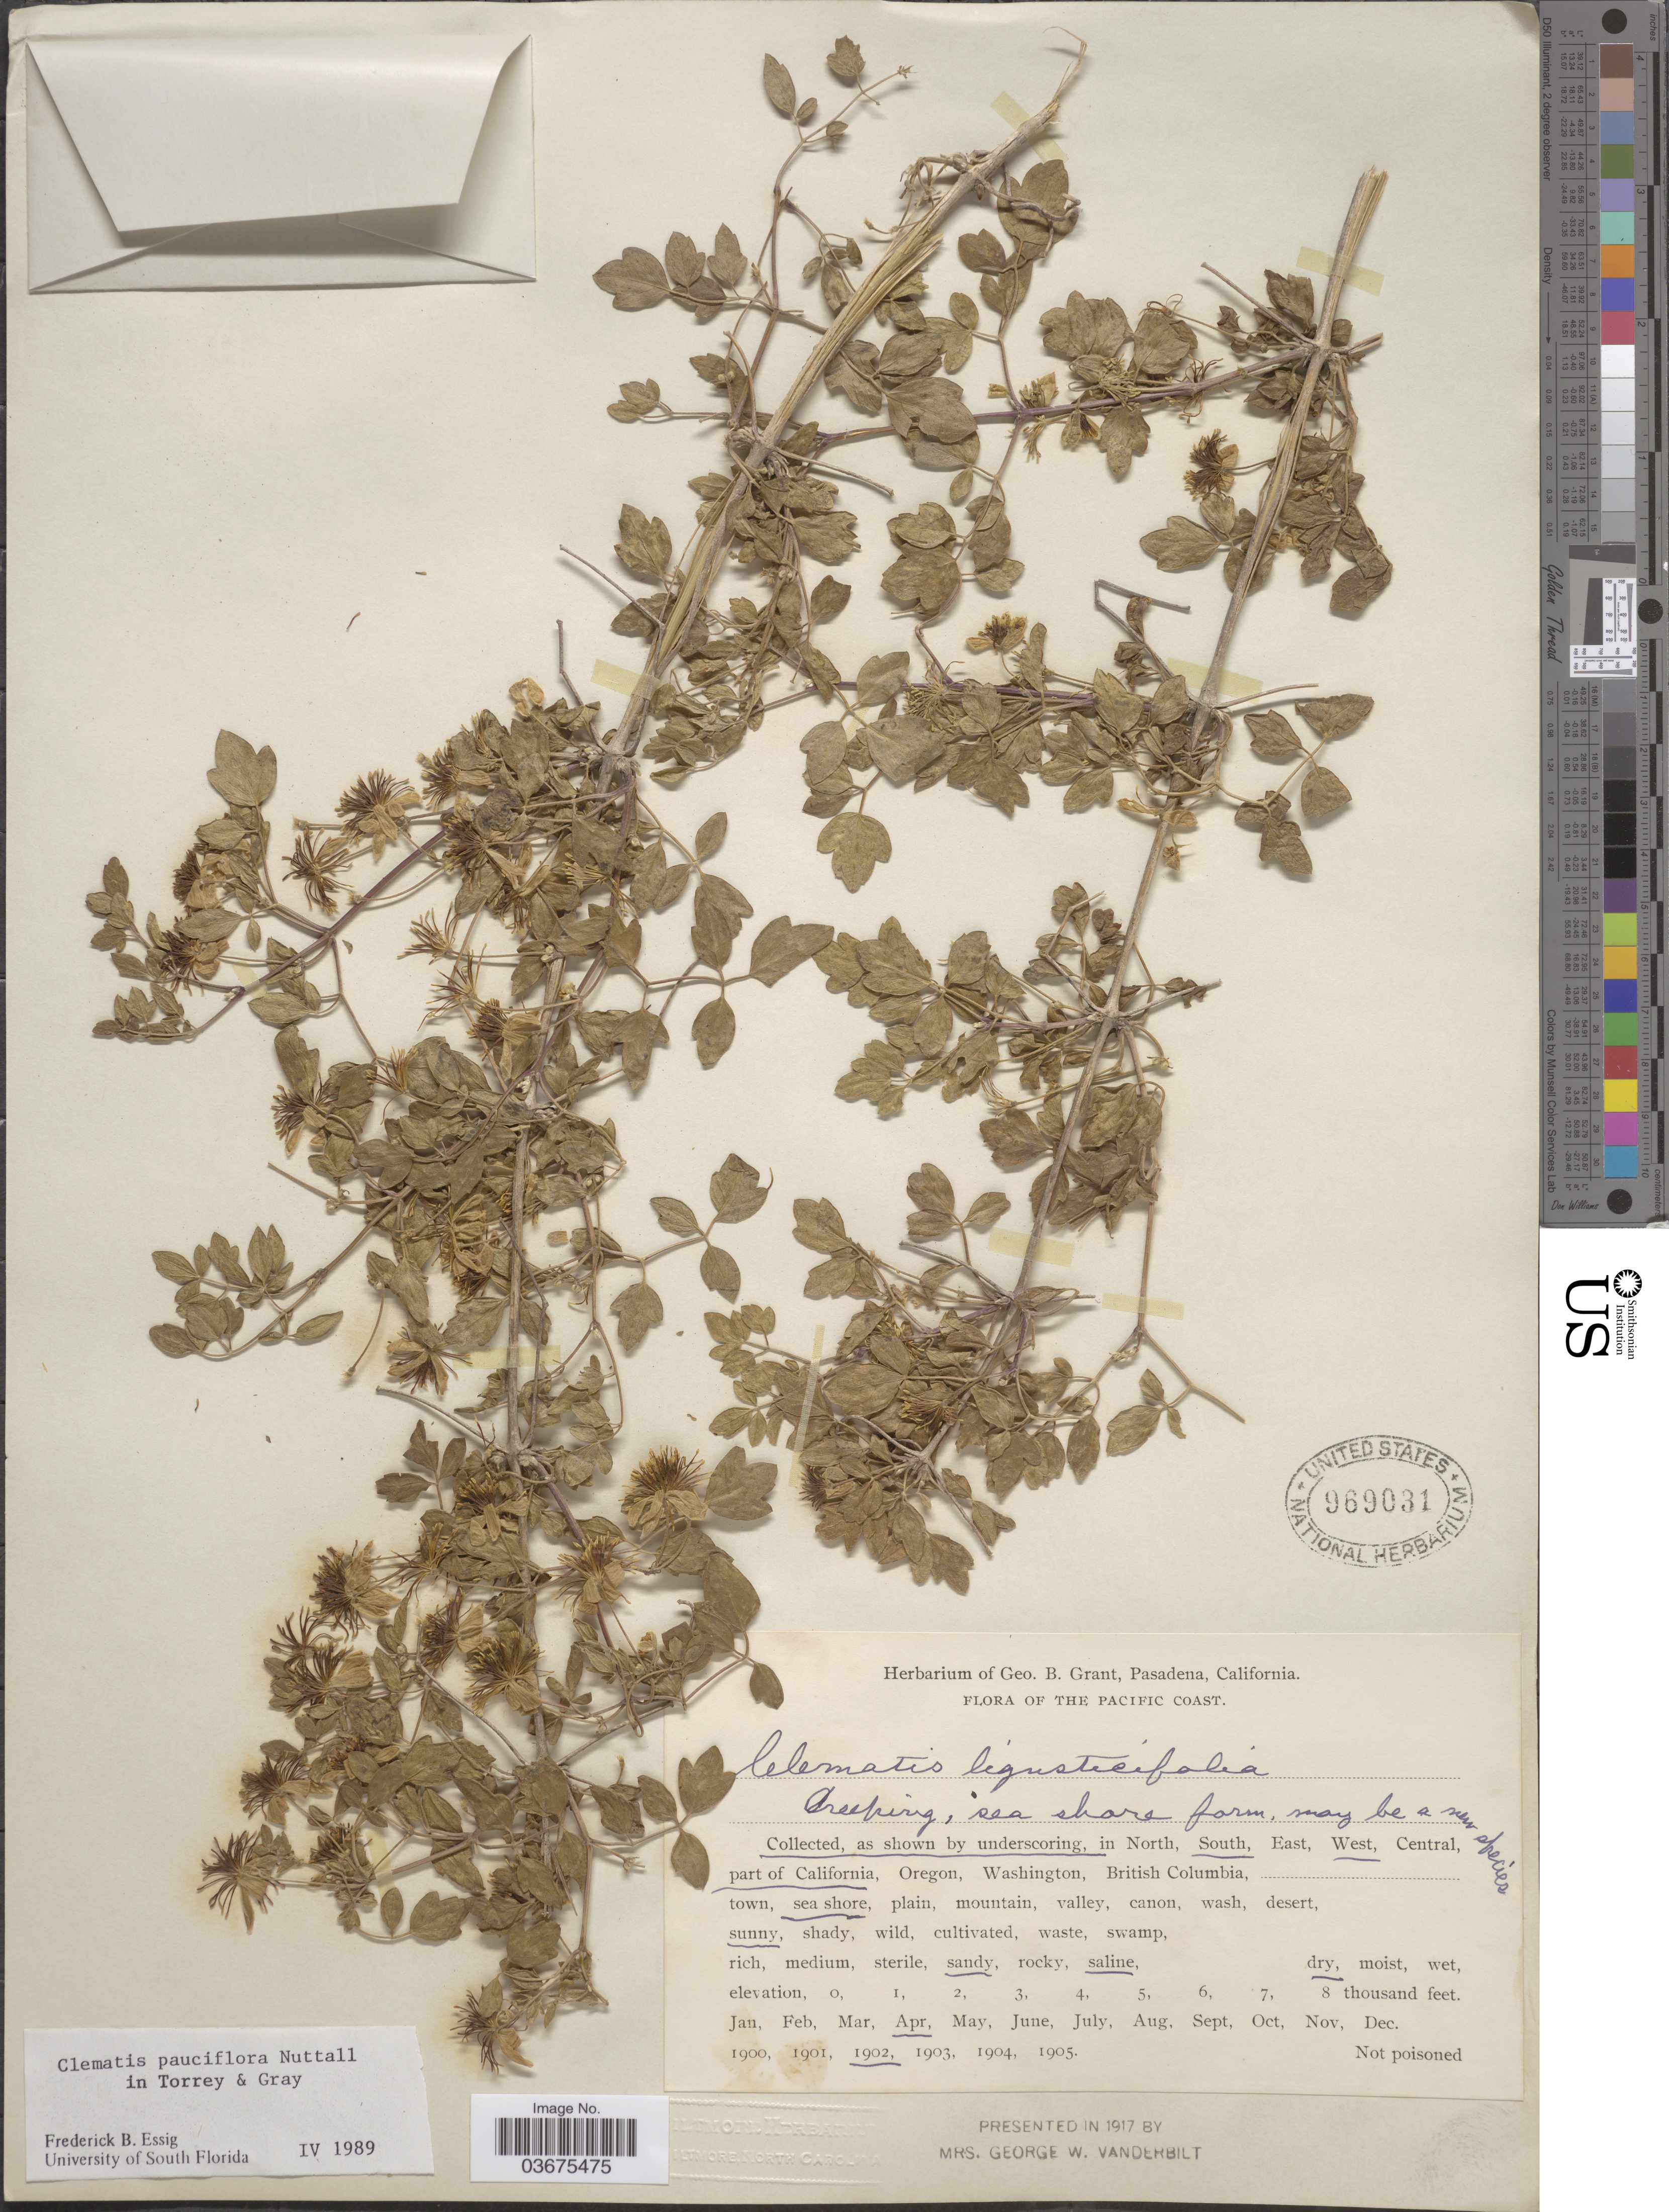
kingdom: Plantae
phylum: Tracheophyta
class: Magnoliopsida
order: Ranunculales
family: Ranunculaceae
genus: Clematis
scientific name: Clematis pauciflora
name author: Nutt. ex Torr. & A. Gray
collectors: ex herb. Geo. B. Grant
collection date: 1902-04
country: United States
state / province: California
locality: The Pacific Coast. South West part of California.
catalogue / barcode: US 969031